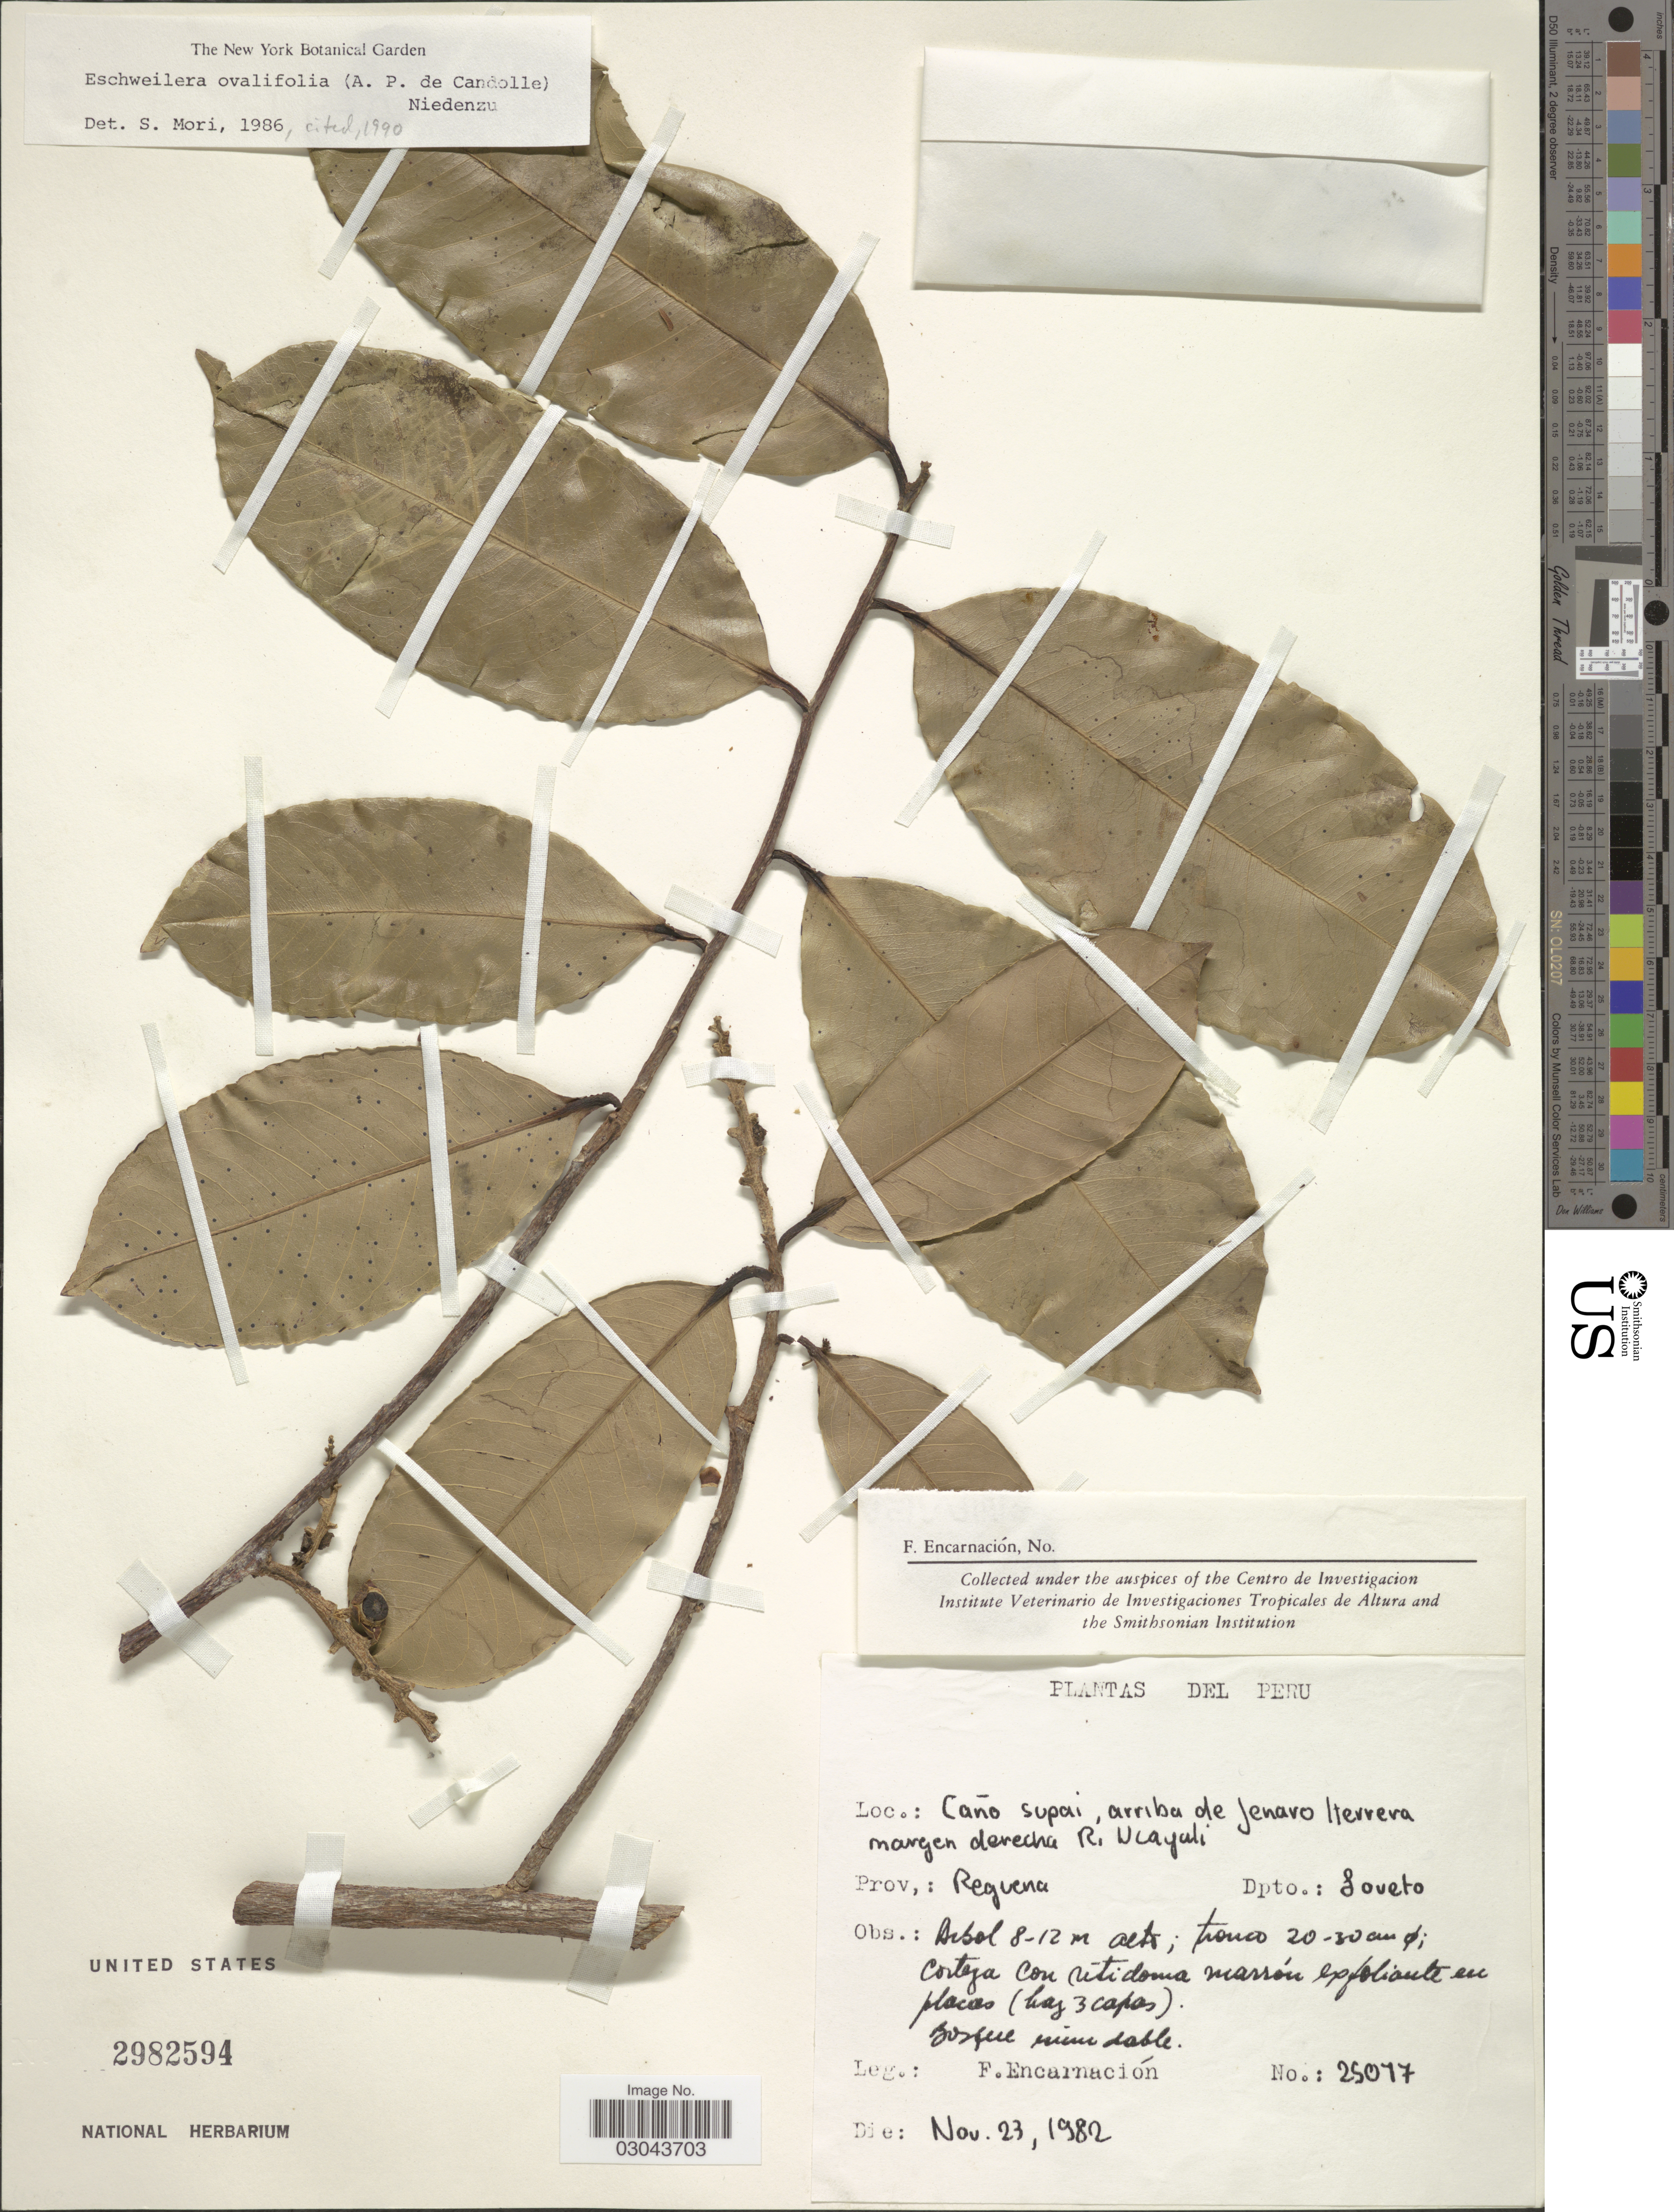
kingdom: Plantae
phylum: Tracheophyta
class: Magnoliopsida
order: Ericales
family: Lecythidaceae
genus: Eschweilera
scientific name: Eschweilera ovalifolia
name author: (DC.) Nied.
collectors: F. Encarnación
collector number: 25077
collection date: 1982-11-23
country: Peru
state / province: Loreto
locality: Caño Supai, arriba de Jenaro Herrera margen derecha R. Ucayali. Prov.: Requena. Dpto.: Loreto.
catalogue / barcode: US 2982594